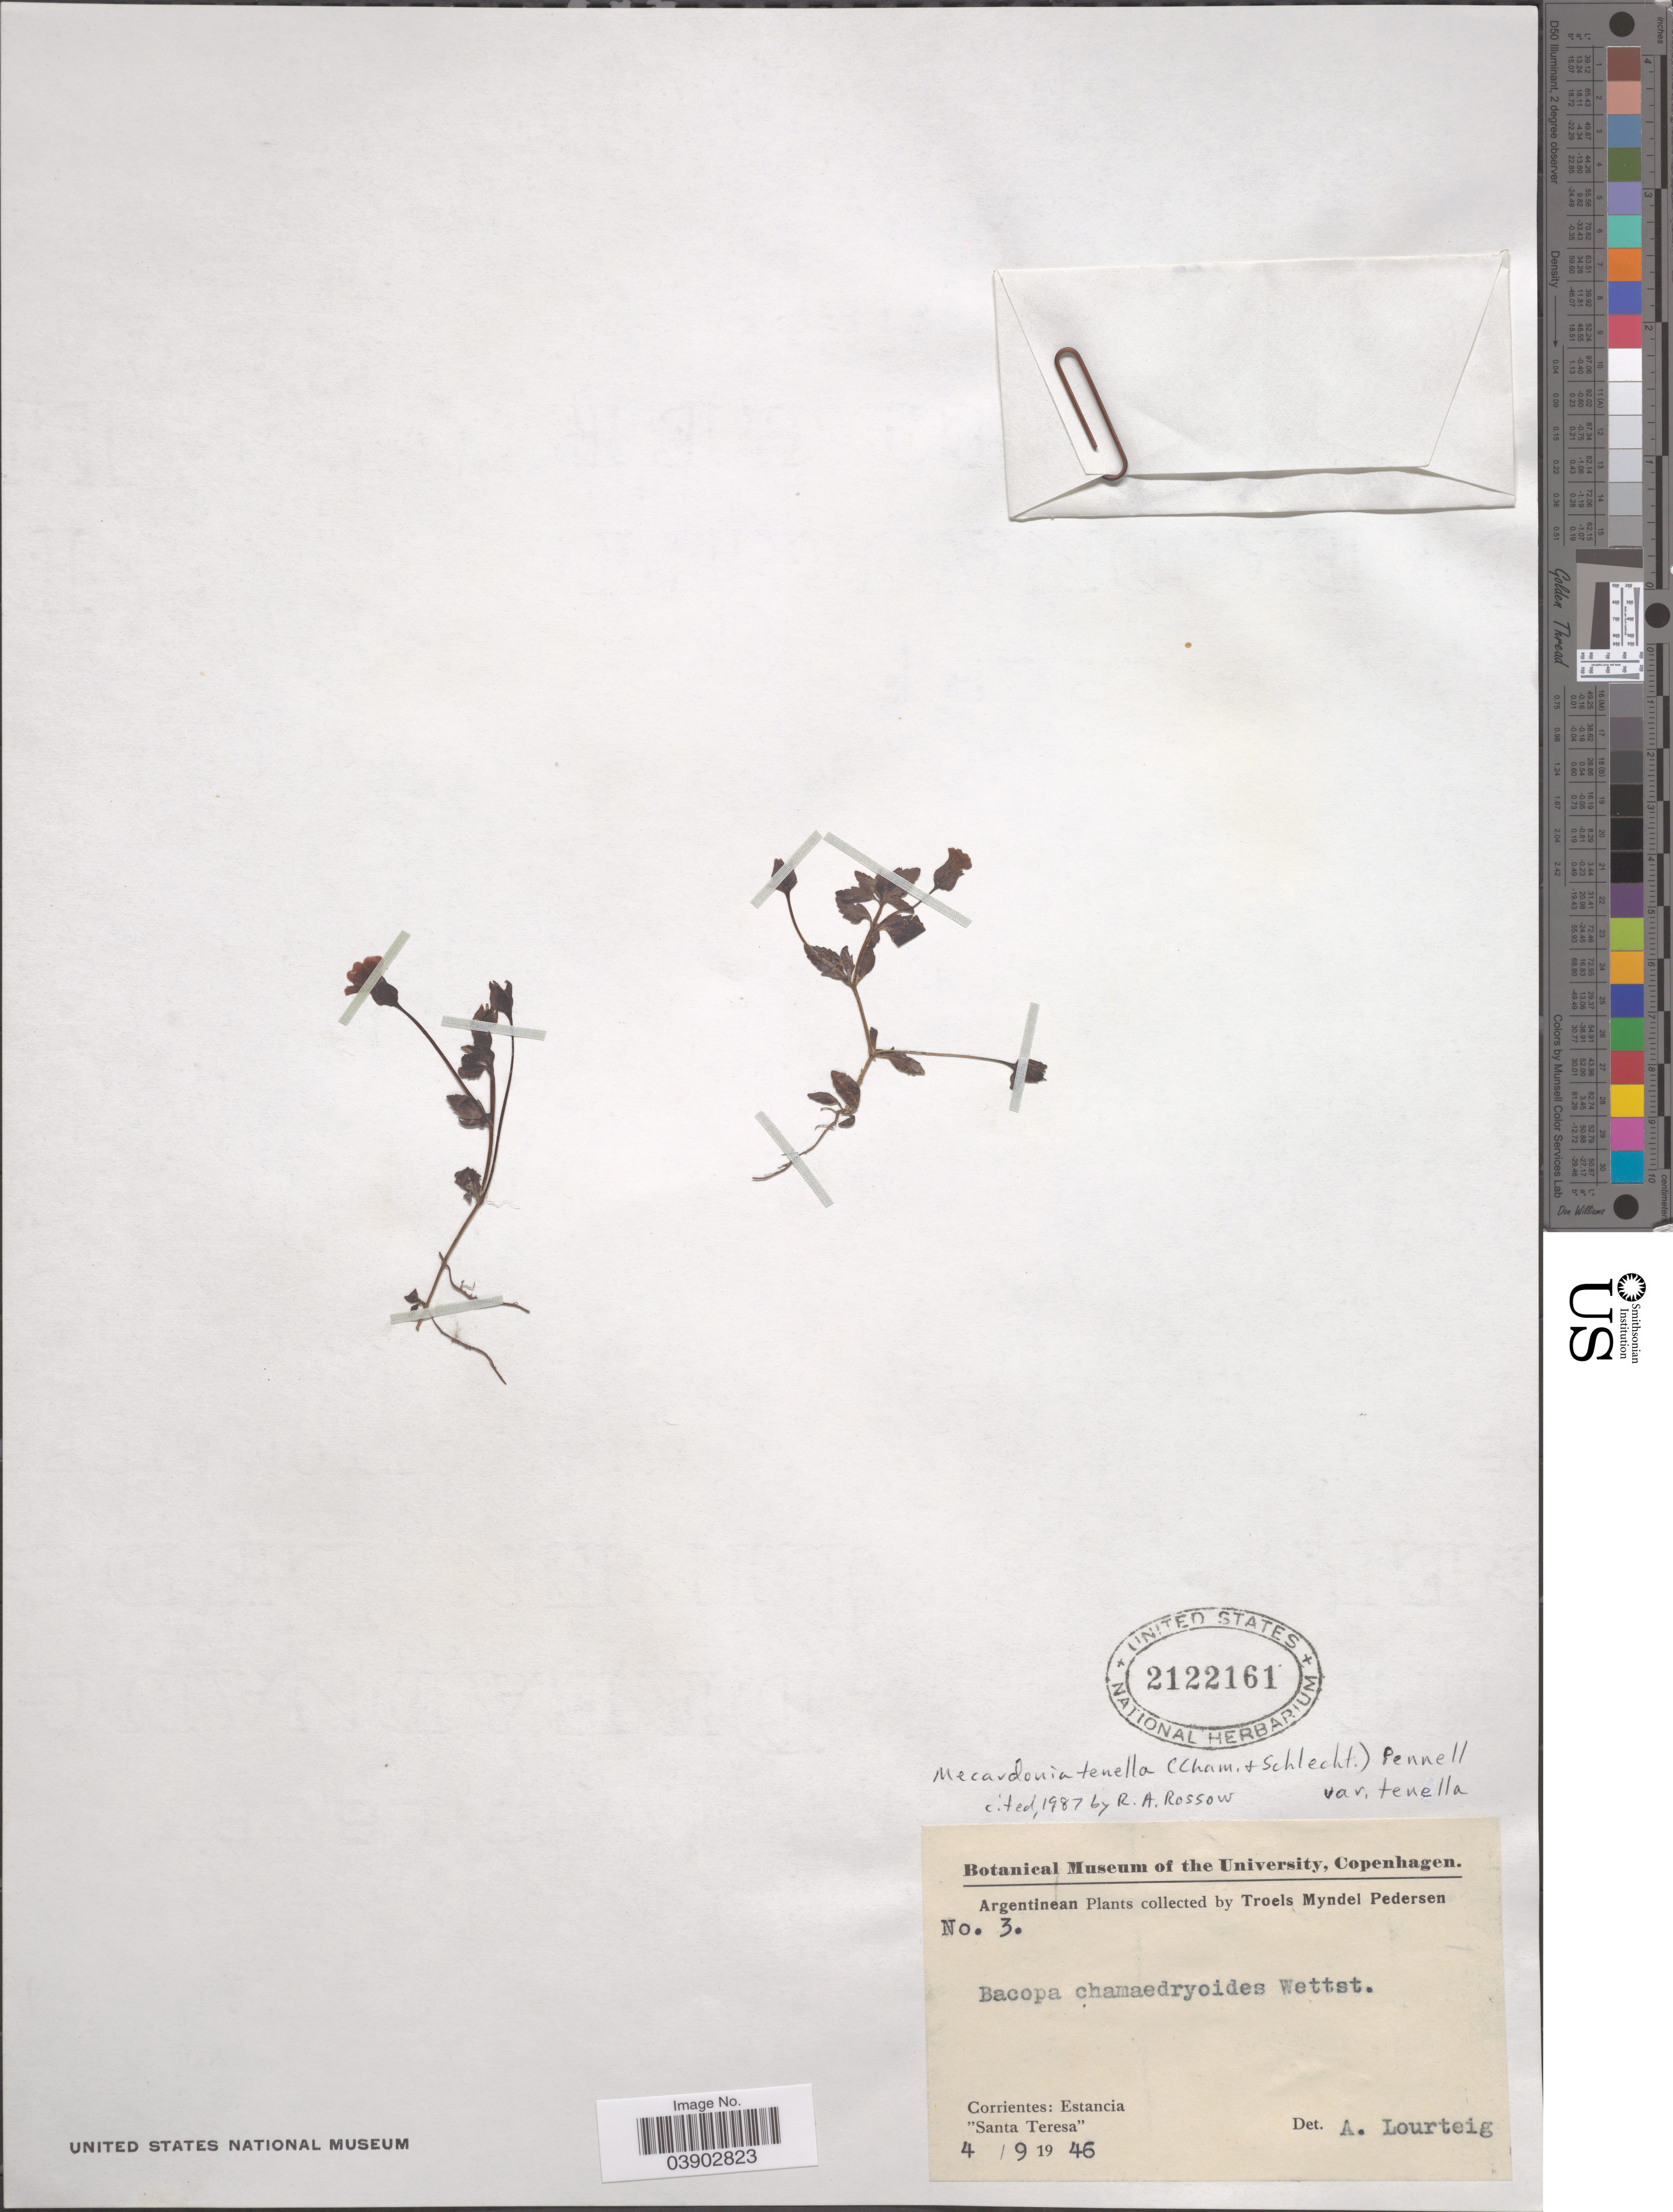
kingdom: Plantae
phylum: Tracheophyta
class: Magnoliopsida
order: Lamiales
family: Plantaginaceae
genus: Mecardonia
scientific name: Mecardonia tenella var. tenella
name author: (Cham. & Schltdl.) Pennell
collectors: T. Pederson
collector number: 3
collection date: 1946-09-04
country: Argentina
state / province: Corrientes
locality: Corrientes: Estancia. "Santa Teresa".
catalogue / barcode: US 2122161